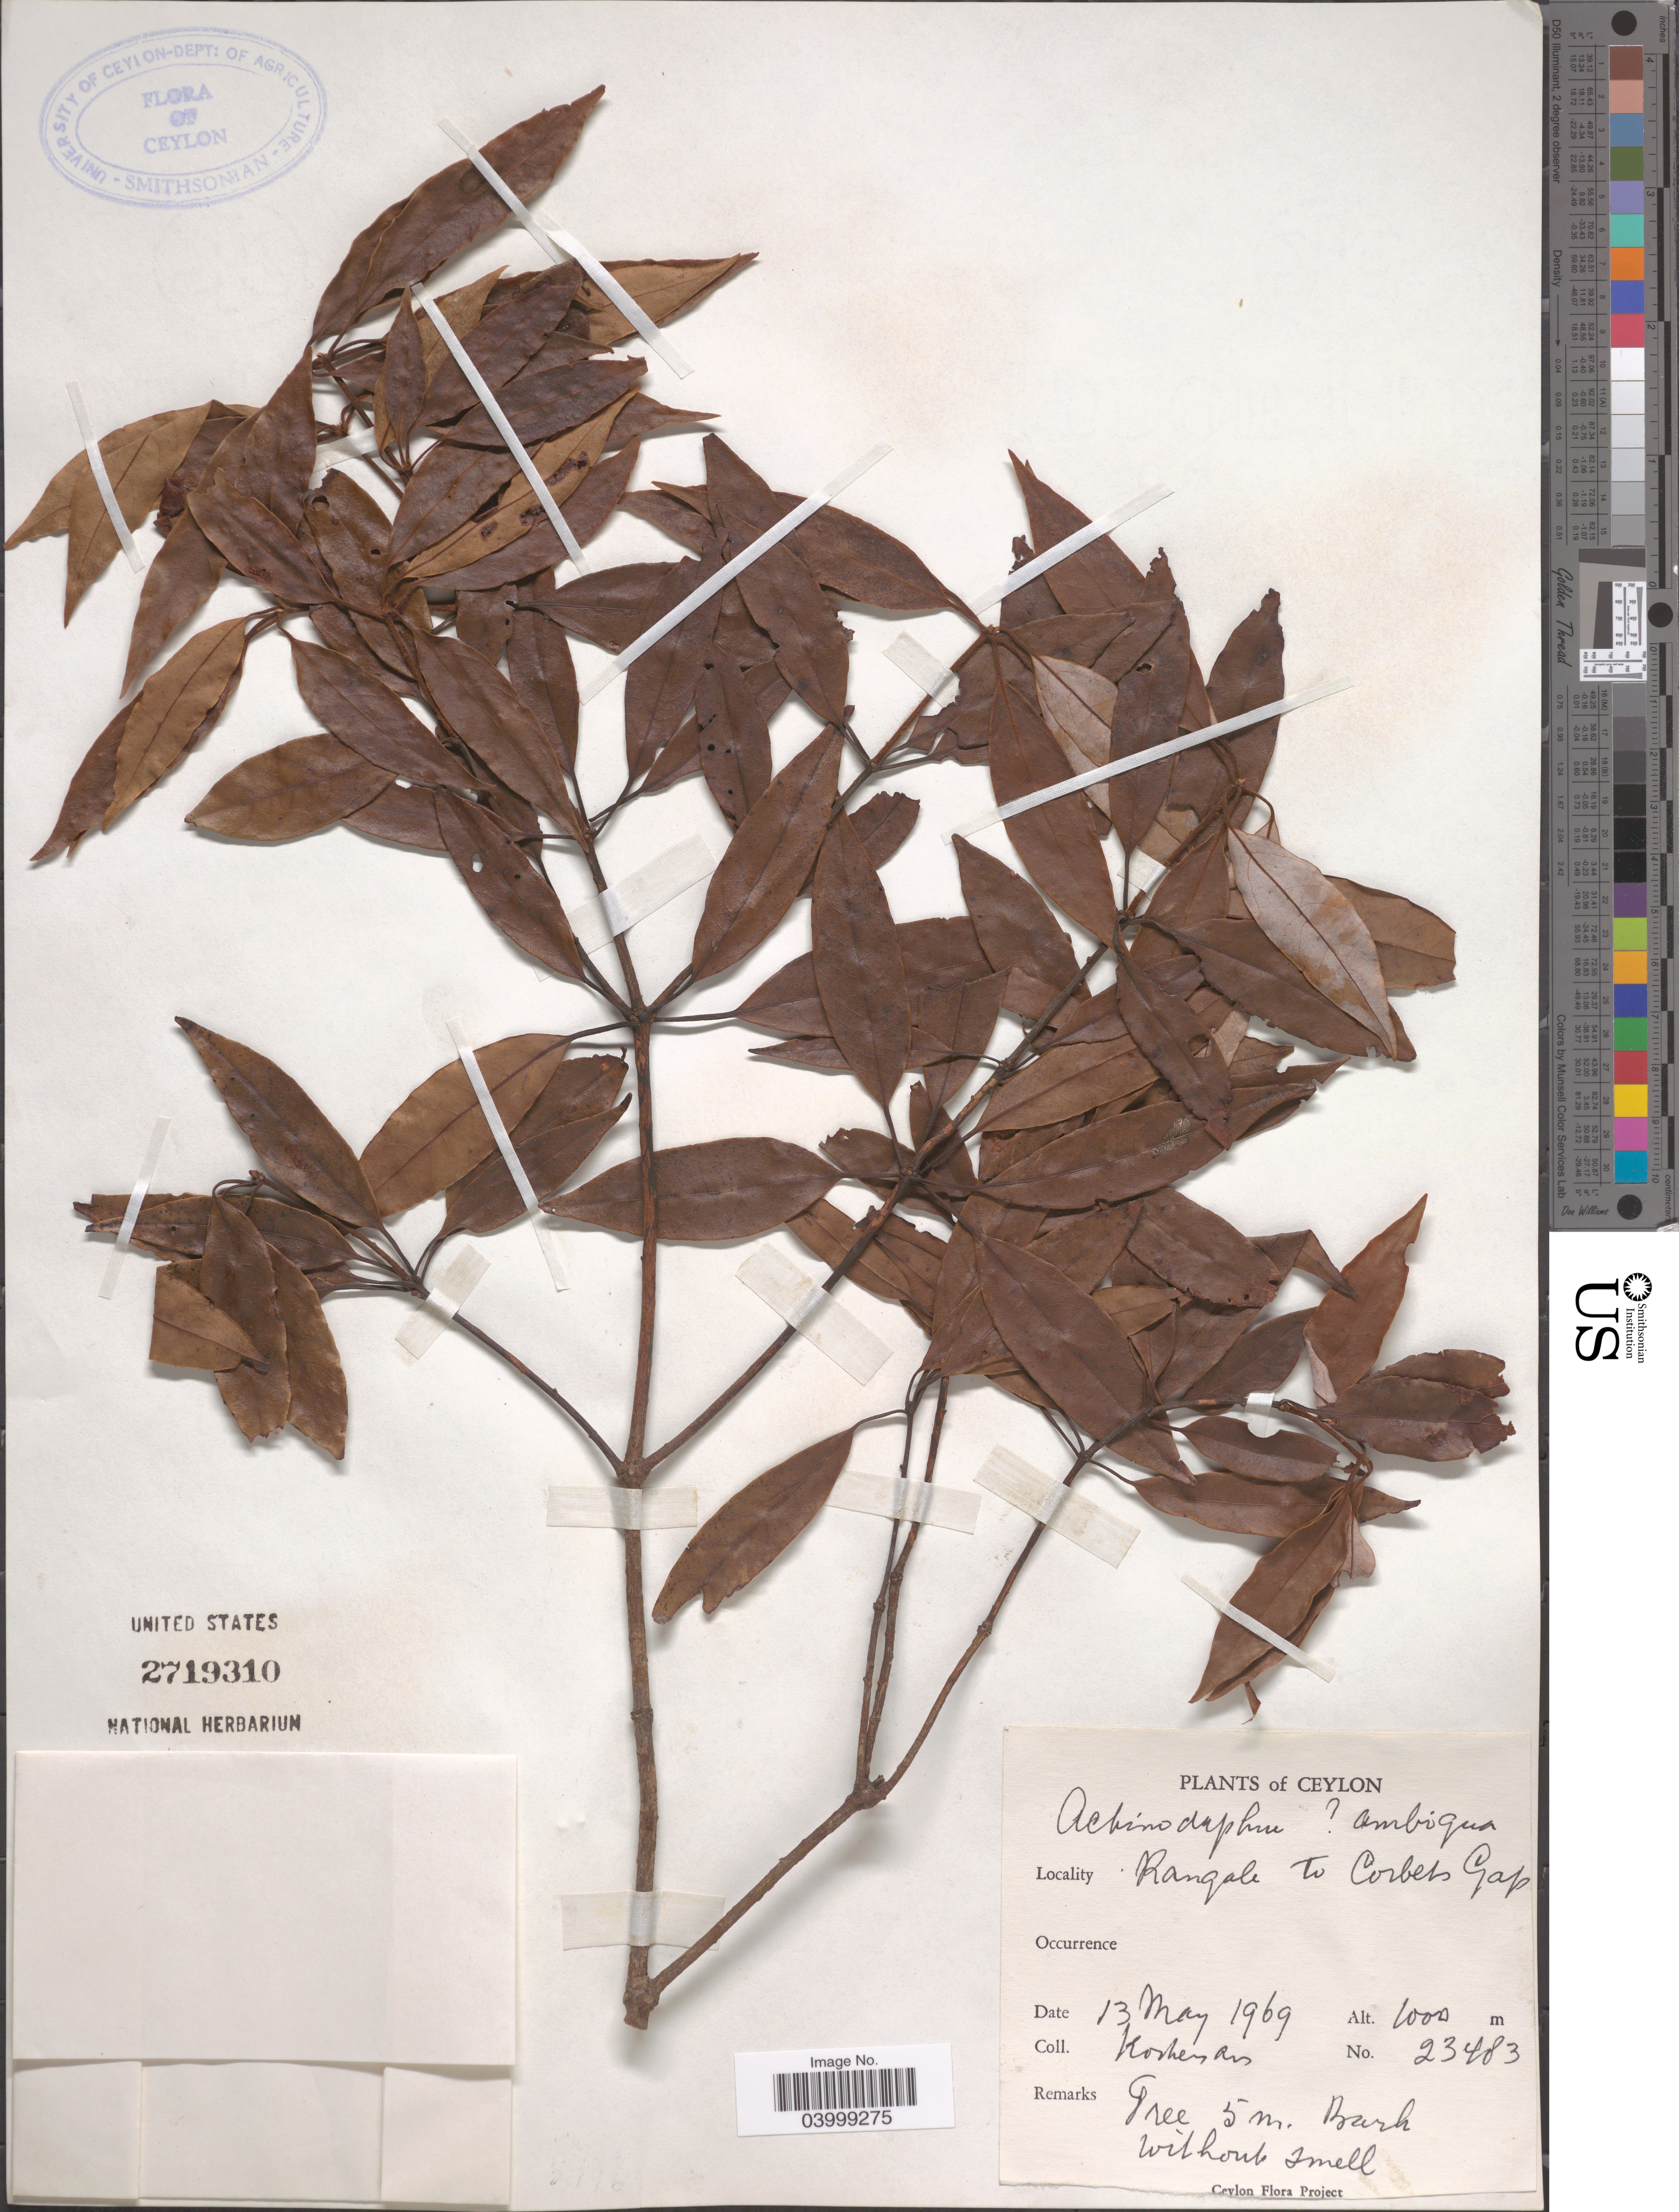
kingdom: Plantae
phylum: Tracheophyta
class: Magnoliopsida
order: Laurales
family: Lauraceae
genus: Actinodaphne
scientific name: Actinodaphne sp.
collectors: Kostermans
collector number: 23483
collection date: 1969-05-13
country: Sri Lanka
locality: Ceylon. Rangale to Corbets Gap.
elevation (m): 1000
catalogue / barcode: US 2719310